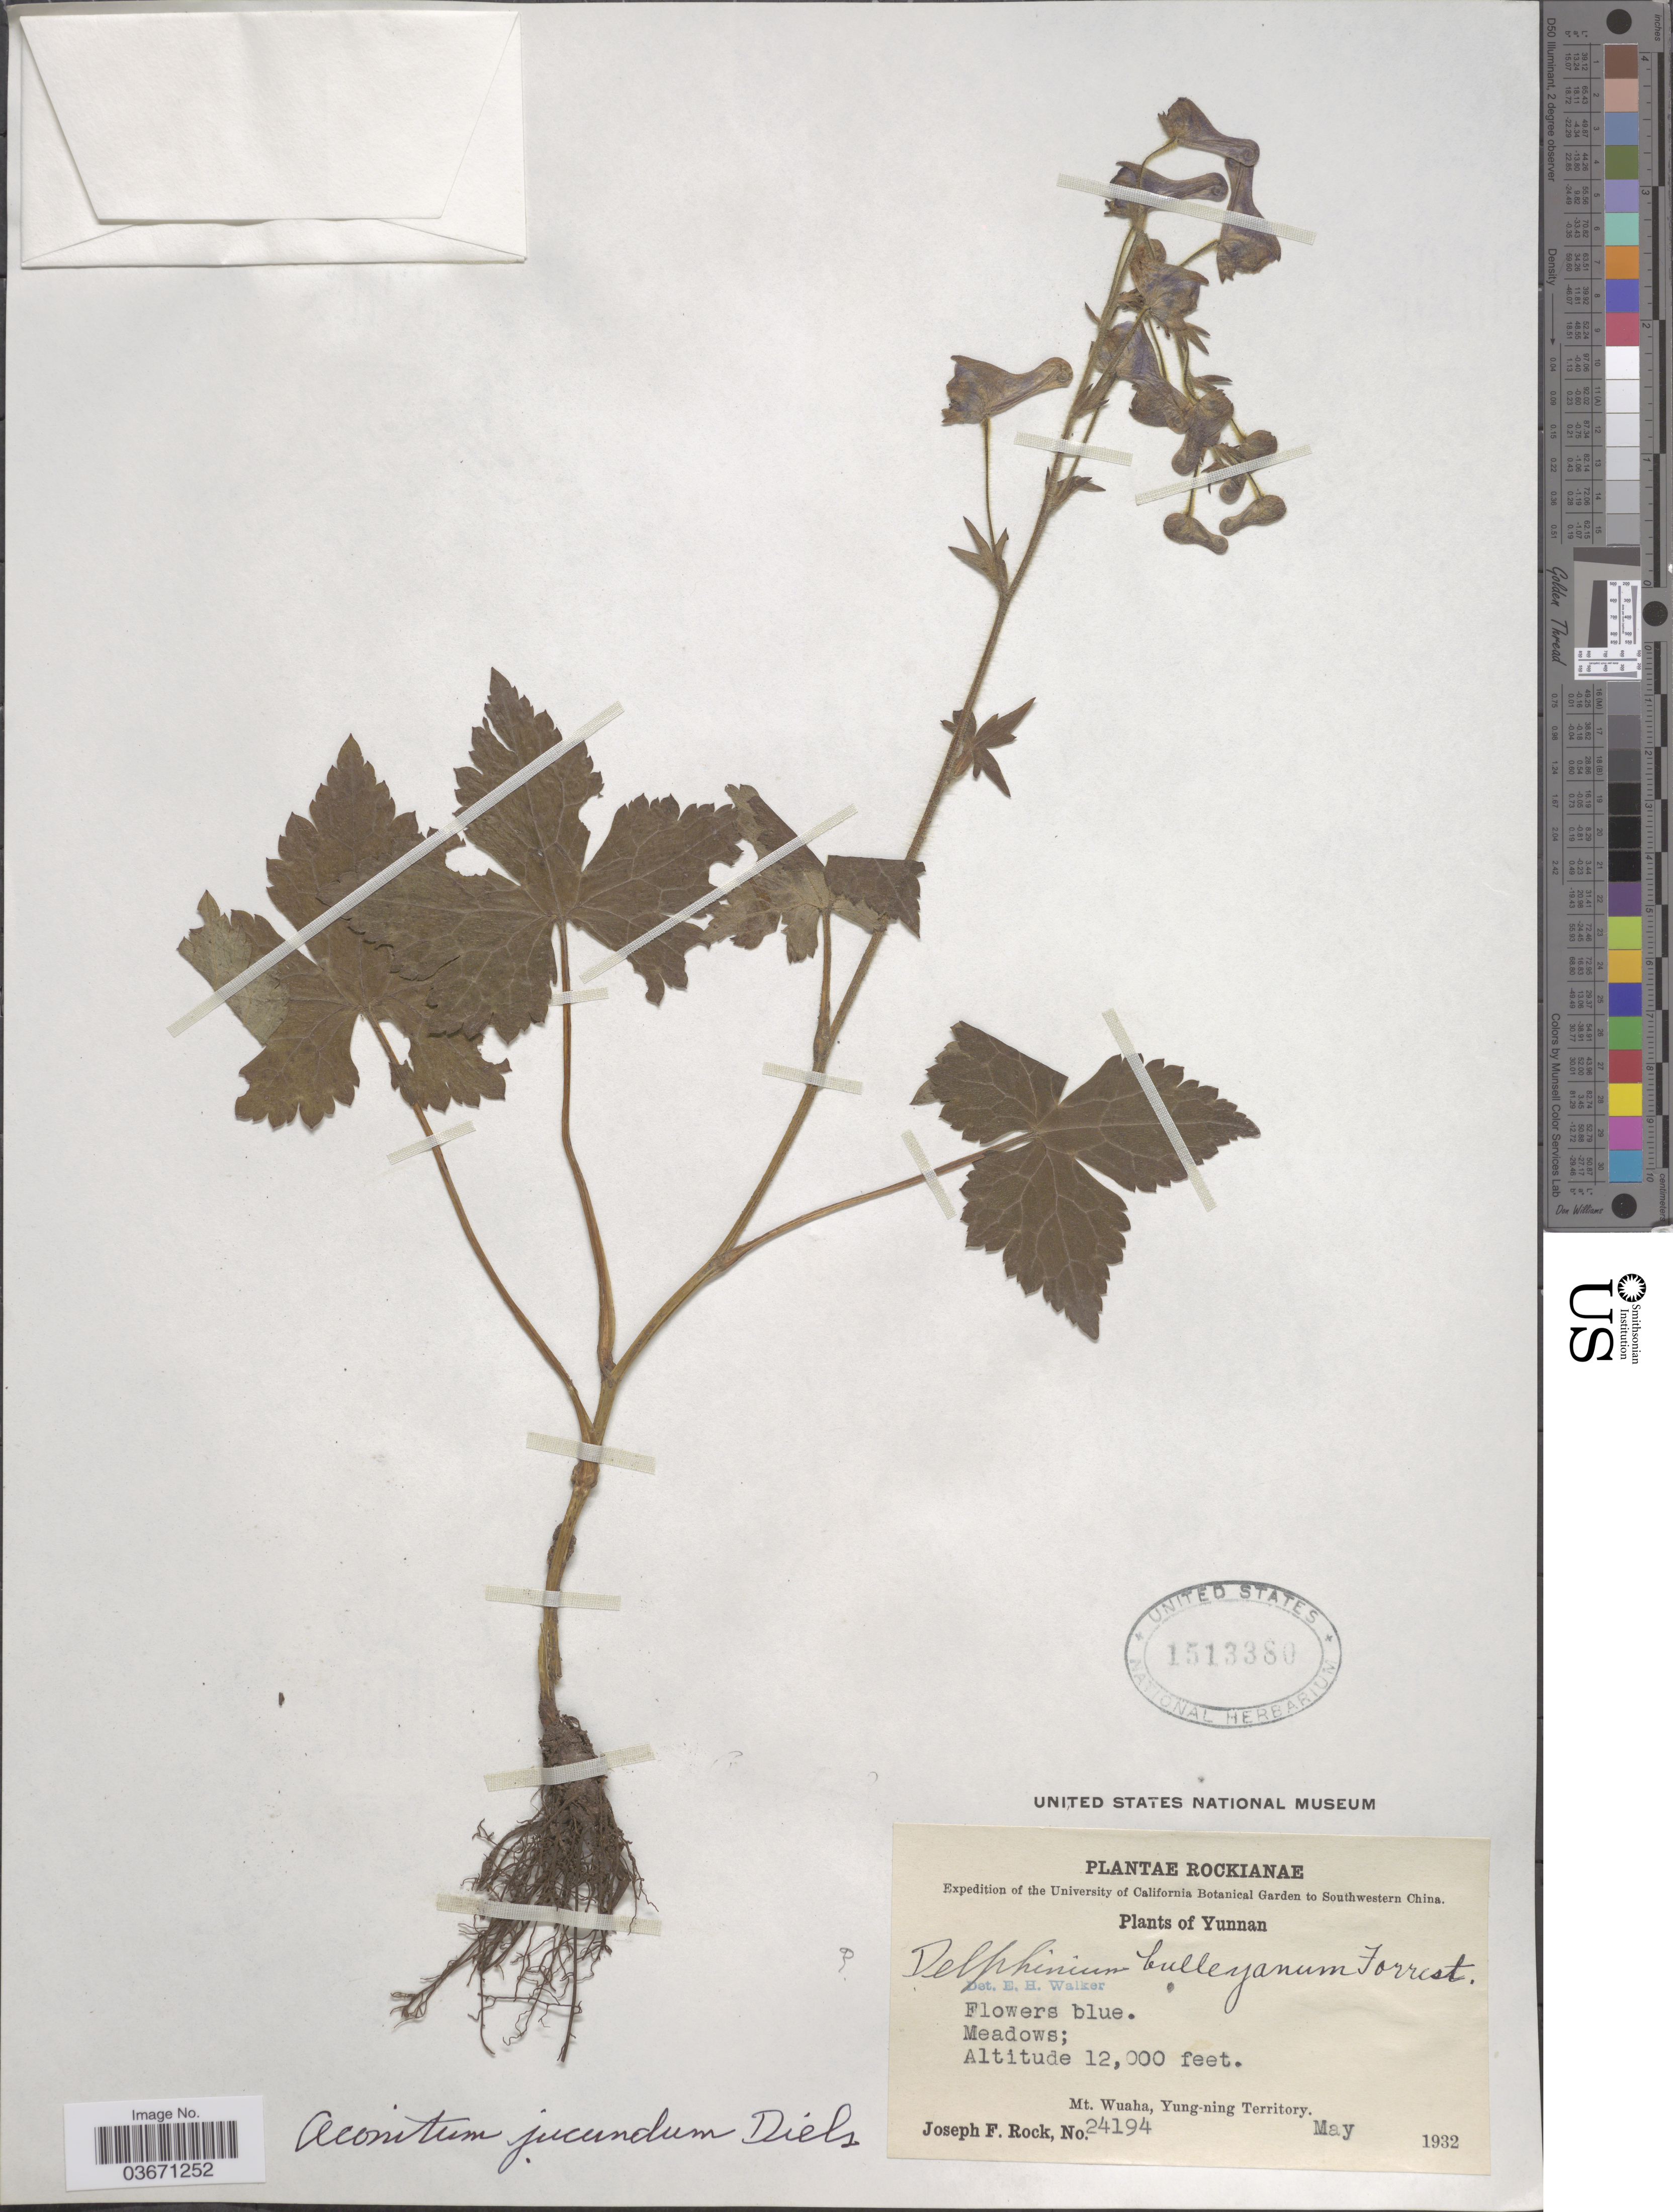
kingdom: Plantae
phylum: Tracheophyta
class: Magnoliopsida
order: Ranunculales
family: Ranunculaceae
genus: Aconitum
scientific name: Aconitum jucundum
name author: Diels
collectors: J. F. Rock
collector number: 24194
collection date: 1932-05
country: China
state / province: Yunnan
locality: Southwestern China. Mt. Wuaha, Yung-ning Territory.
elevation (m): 3658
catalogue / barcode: US 1513380